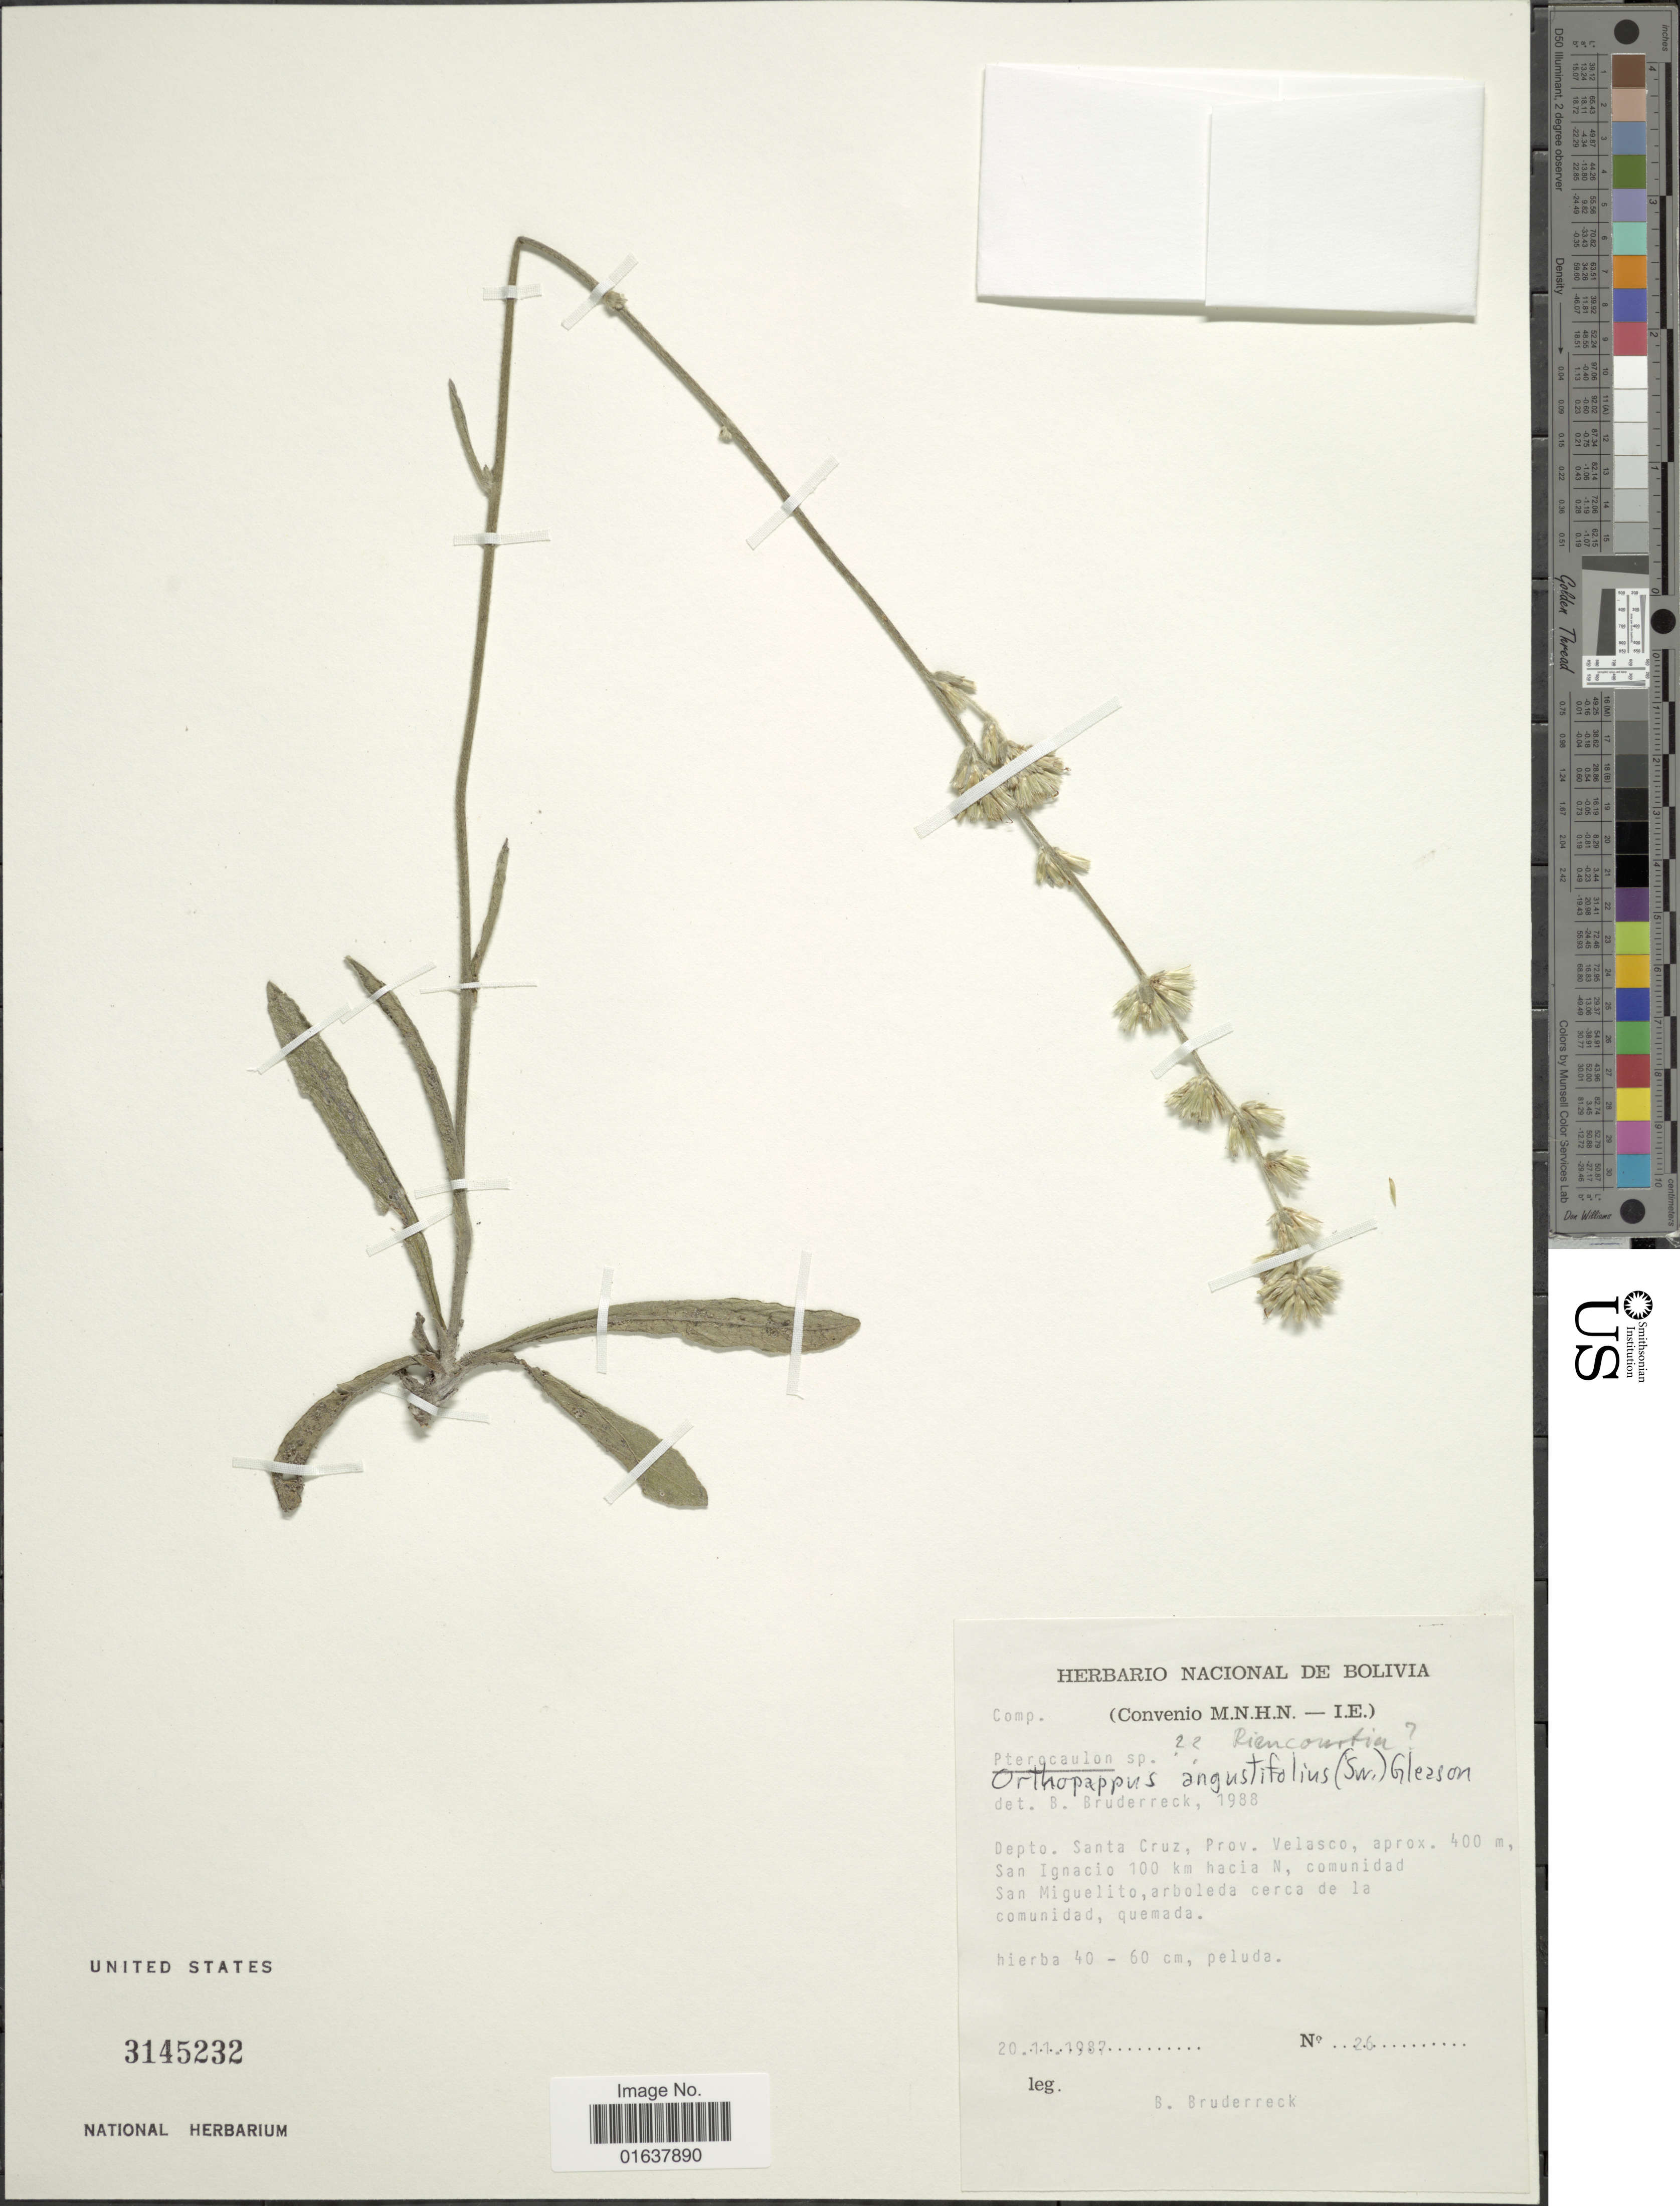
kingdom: Plantae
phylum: Tracheophyta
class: Magnoliopsida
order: Asterales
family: Asteraceae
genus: Orthopappus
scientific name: Orthopappus angustifolius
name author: (Sw.) Gleason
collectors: B. Bruderreck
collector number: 26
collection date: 1987-11-20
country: Bolivia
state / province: Santa Cruz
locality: Depto. Santa Cruz. Prov. Velasco. San Ignacio 100 km hacia N, comunidad San Miguelito, arboleda cerca de la comunidad, quemada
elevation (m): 400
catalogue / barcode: US 3145232